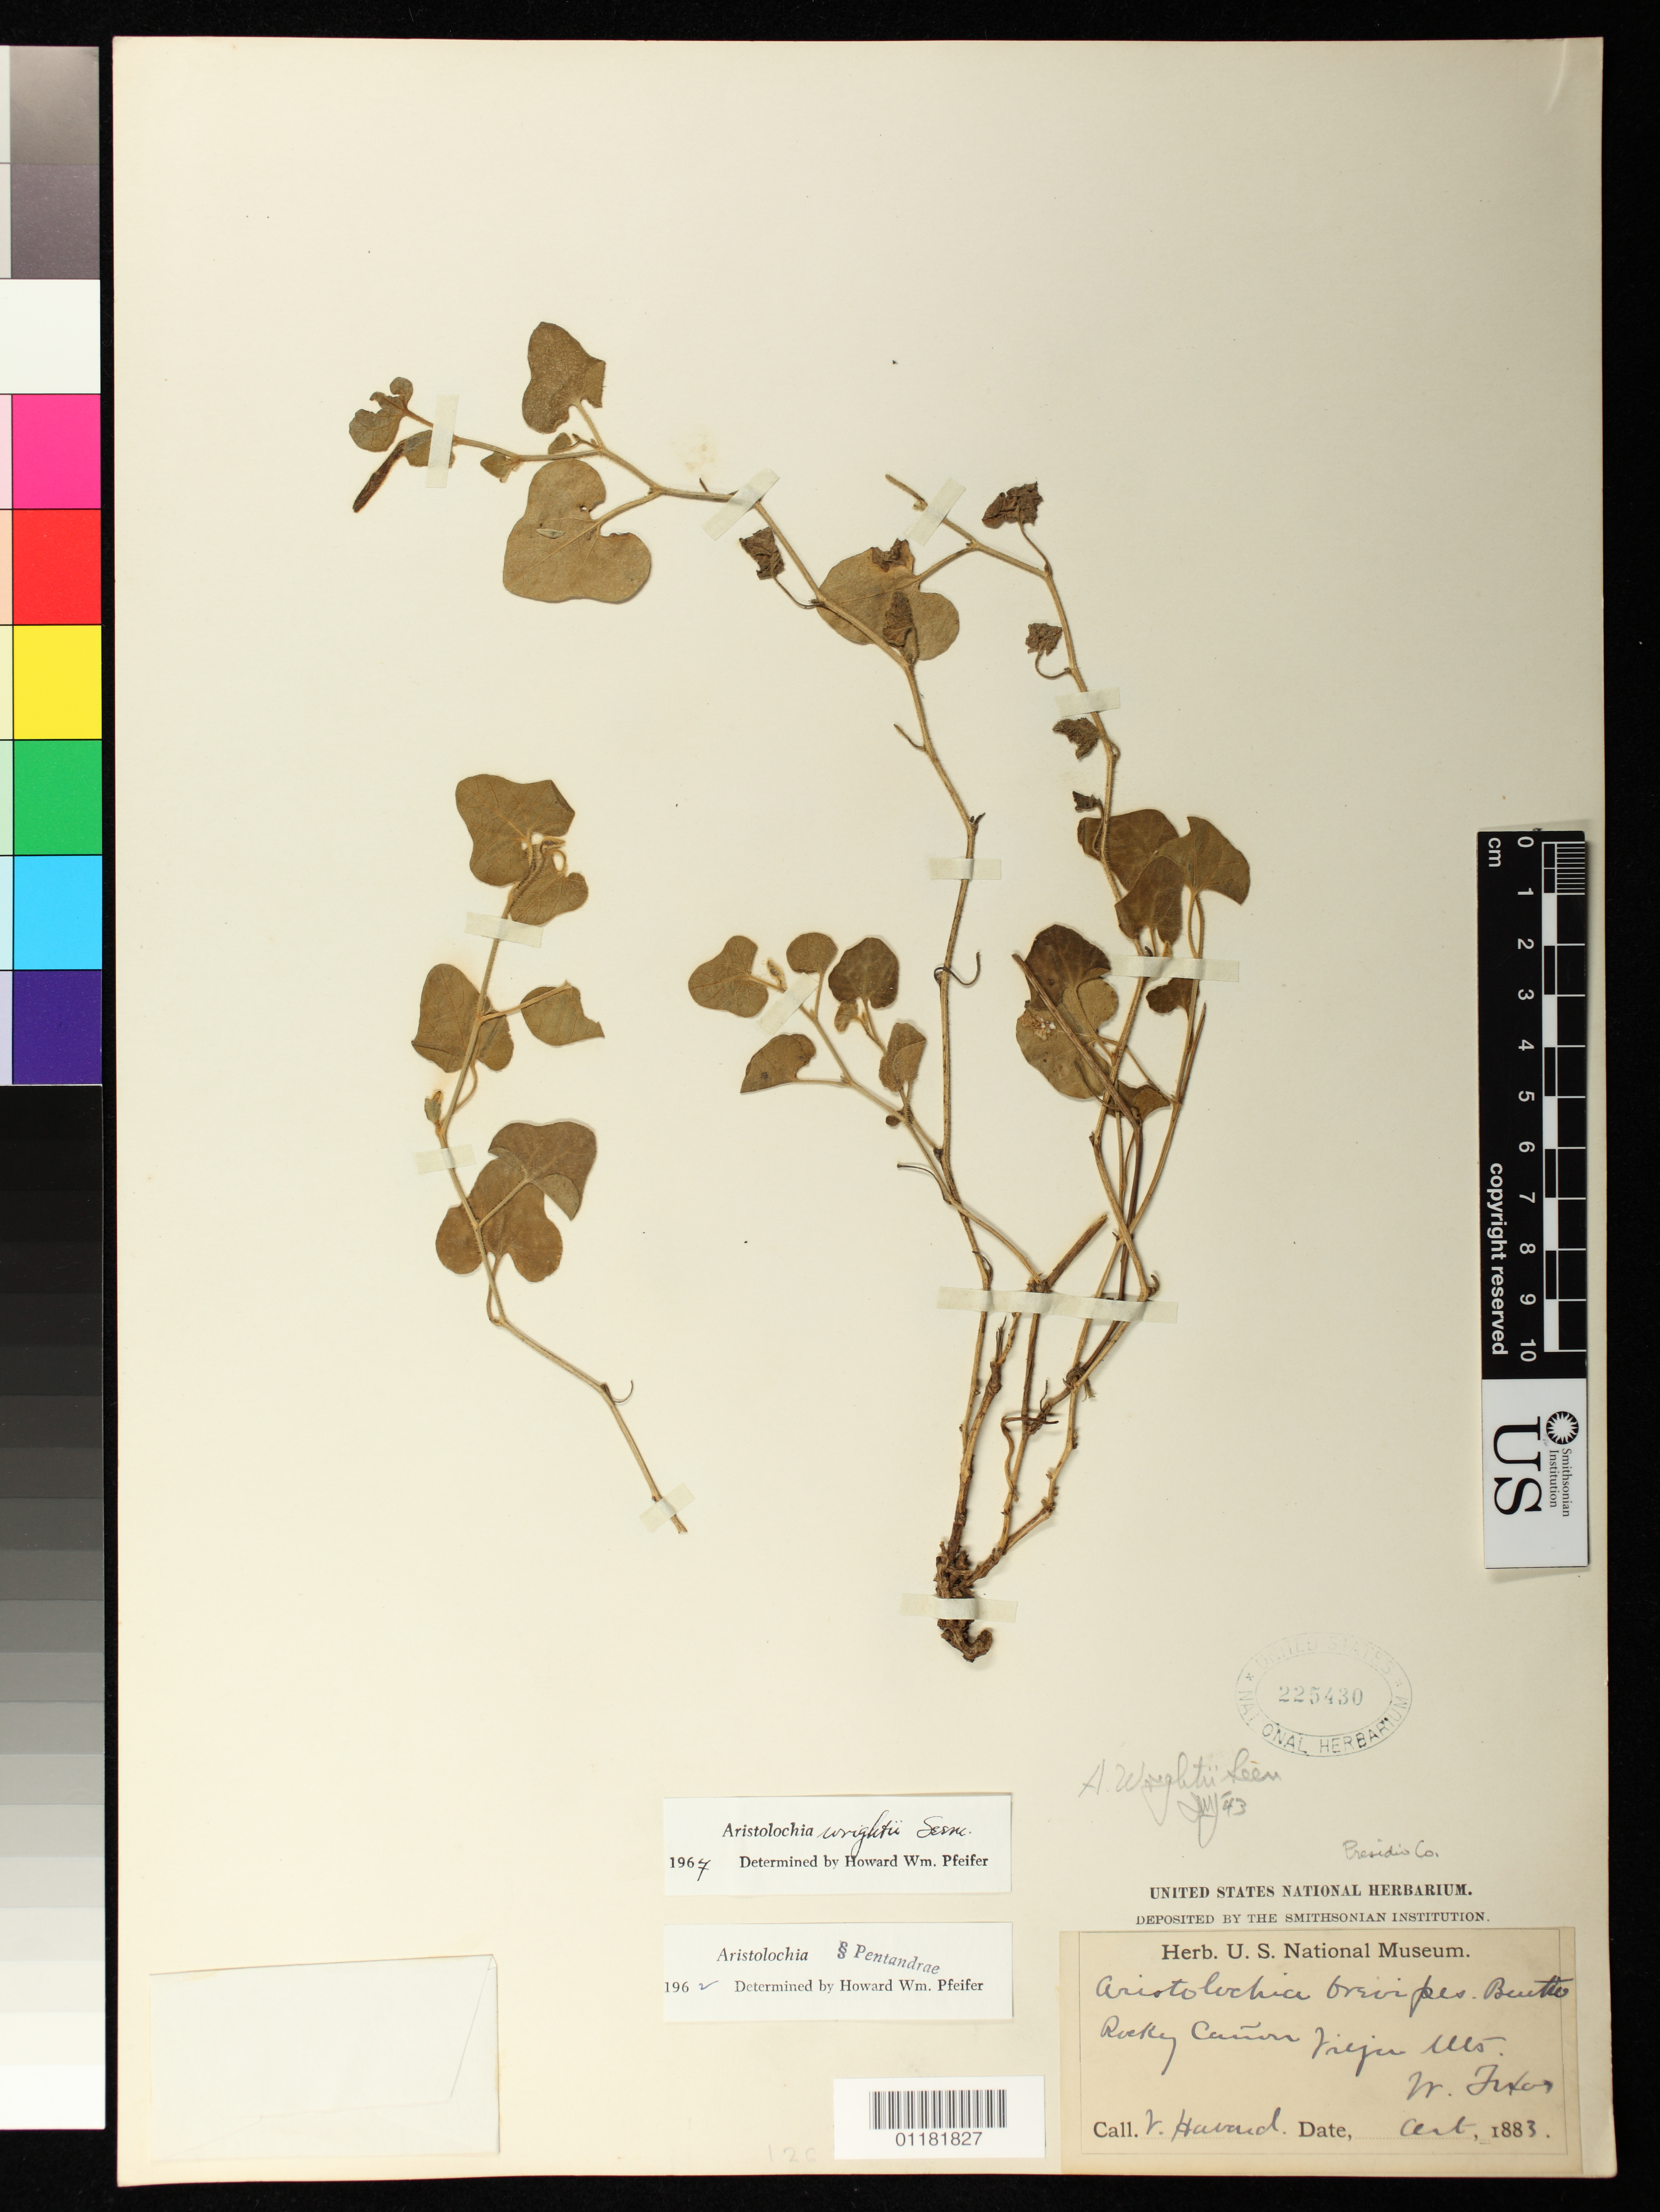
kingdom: Plantae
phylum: Tracheophyta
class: Magnoliopsida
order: Piperales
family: Aristolochiaceae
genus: Aristolochia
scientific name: Aristolochia wrightii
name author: Seem.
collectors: V. Havard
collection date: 1883-10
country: United States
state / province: Texas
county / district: Presidio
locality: Rocky Canon, Vieja Mts., Presidio County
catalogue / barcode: US 225430